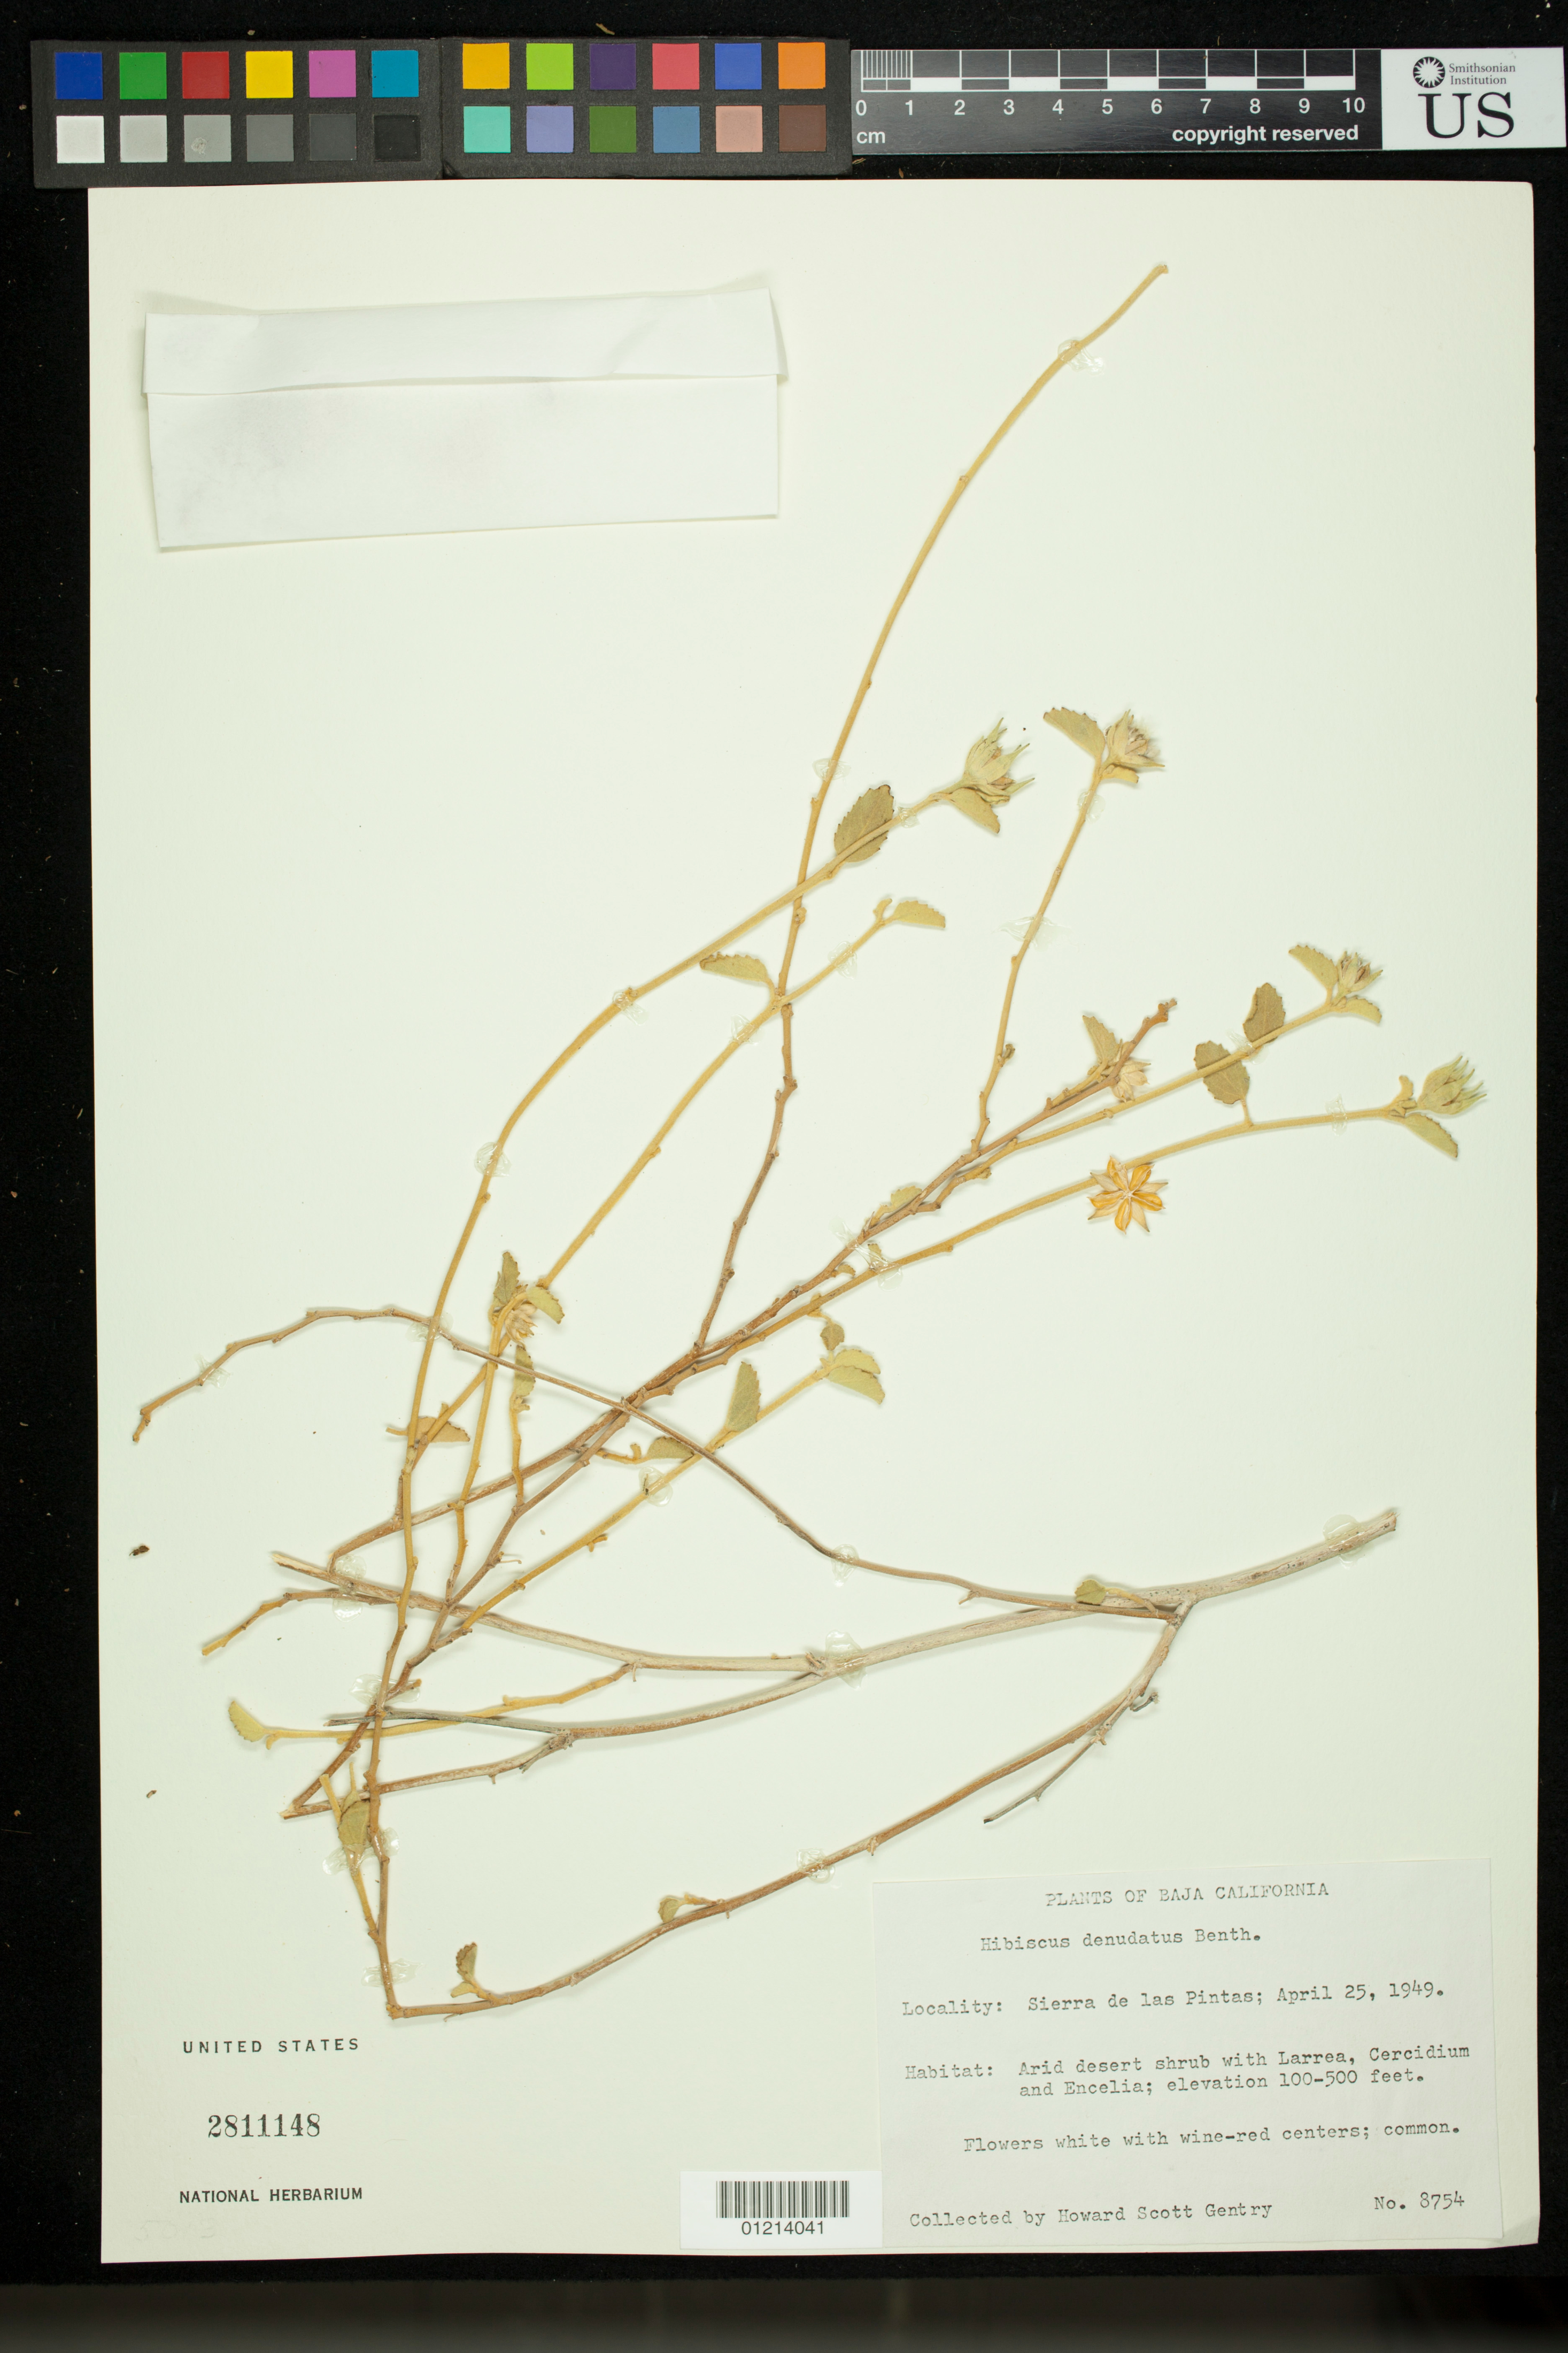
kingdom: Plantae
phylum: Tracheophyta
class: Magnoliopsida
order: Malvales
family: Malvaceae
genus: Hibiscus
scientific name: Hibiscus denudatus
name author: Benth.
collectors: H. S. Gentry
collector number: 8754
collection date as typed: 25 Apr 1949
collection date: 1949-04-25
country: Mexico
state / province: Baja California Norte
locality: Sierra de las Pintas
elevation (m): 30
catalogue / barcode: US 2811148